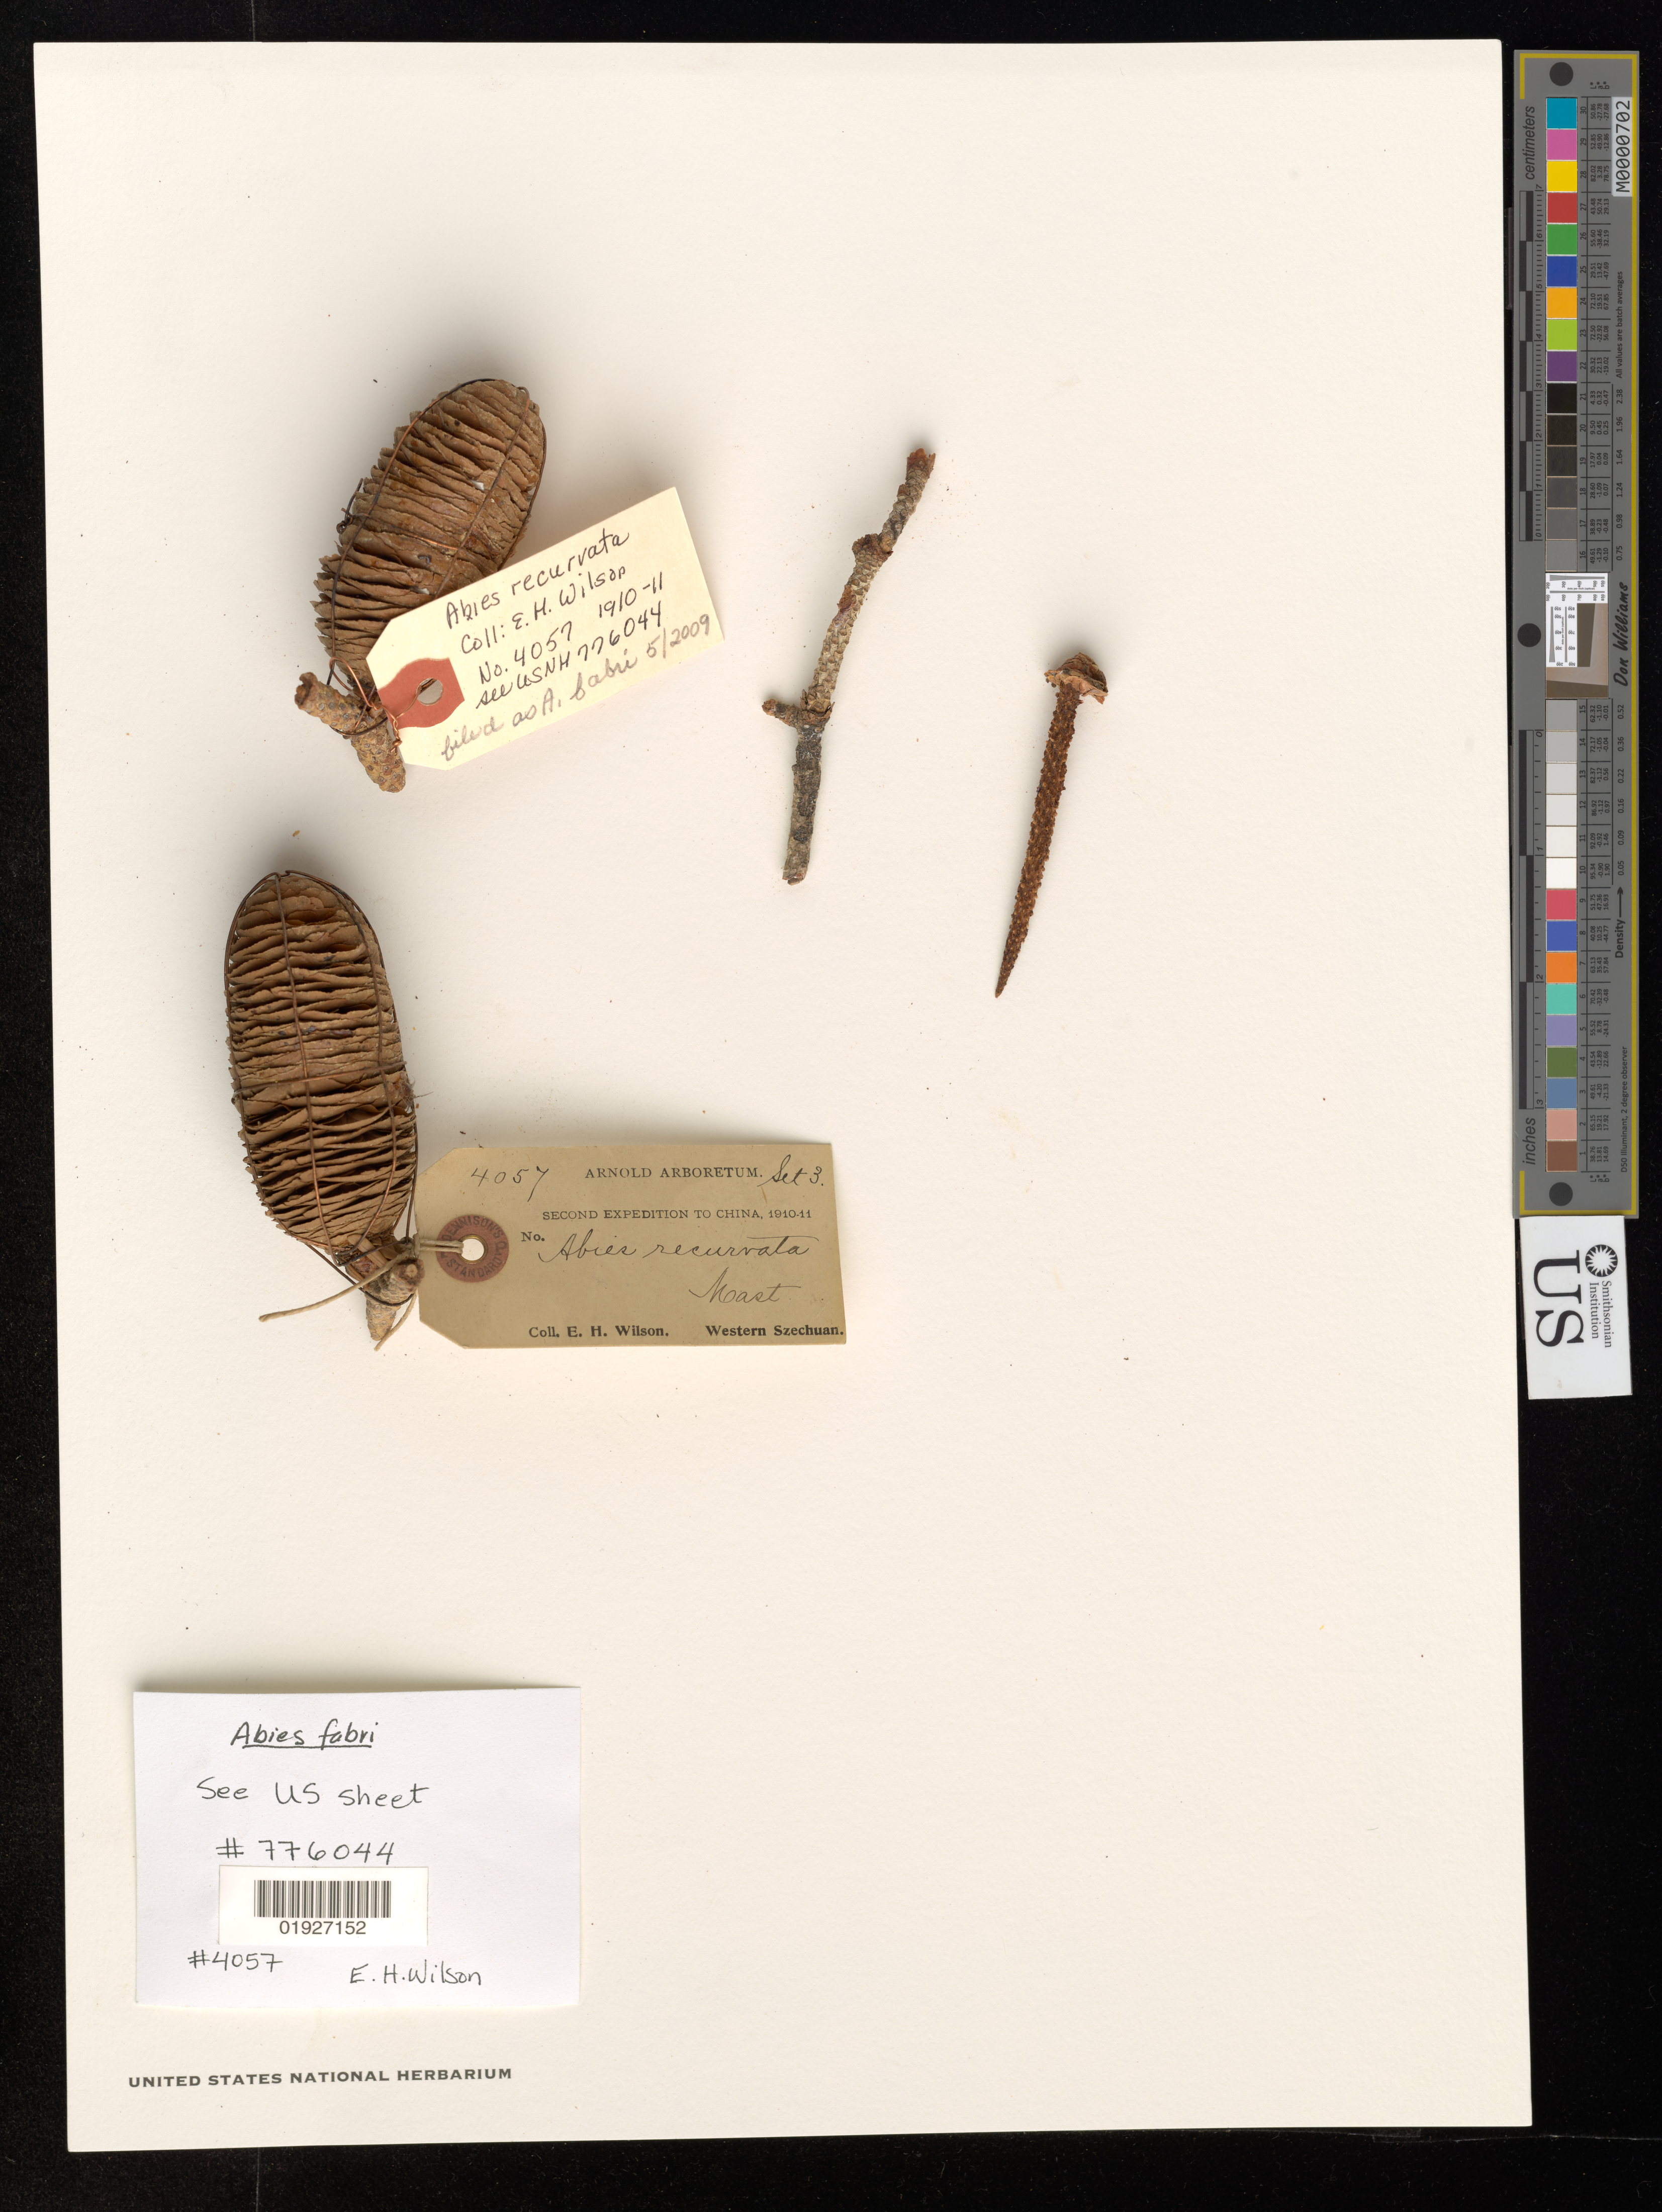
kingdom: Plantae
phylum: Tracheophyta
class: Pinopsida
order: Pinales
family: Pinaceae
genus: Abies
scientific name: Abies fabri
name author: (Mast.) Craib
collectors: E. Wilson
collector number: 4057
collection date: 1910-09-03/1911-09-03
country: China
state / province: Sichuan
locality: Western Szechuan